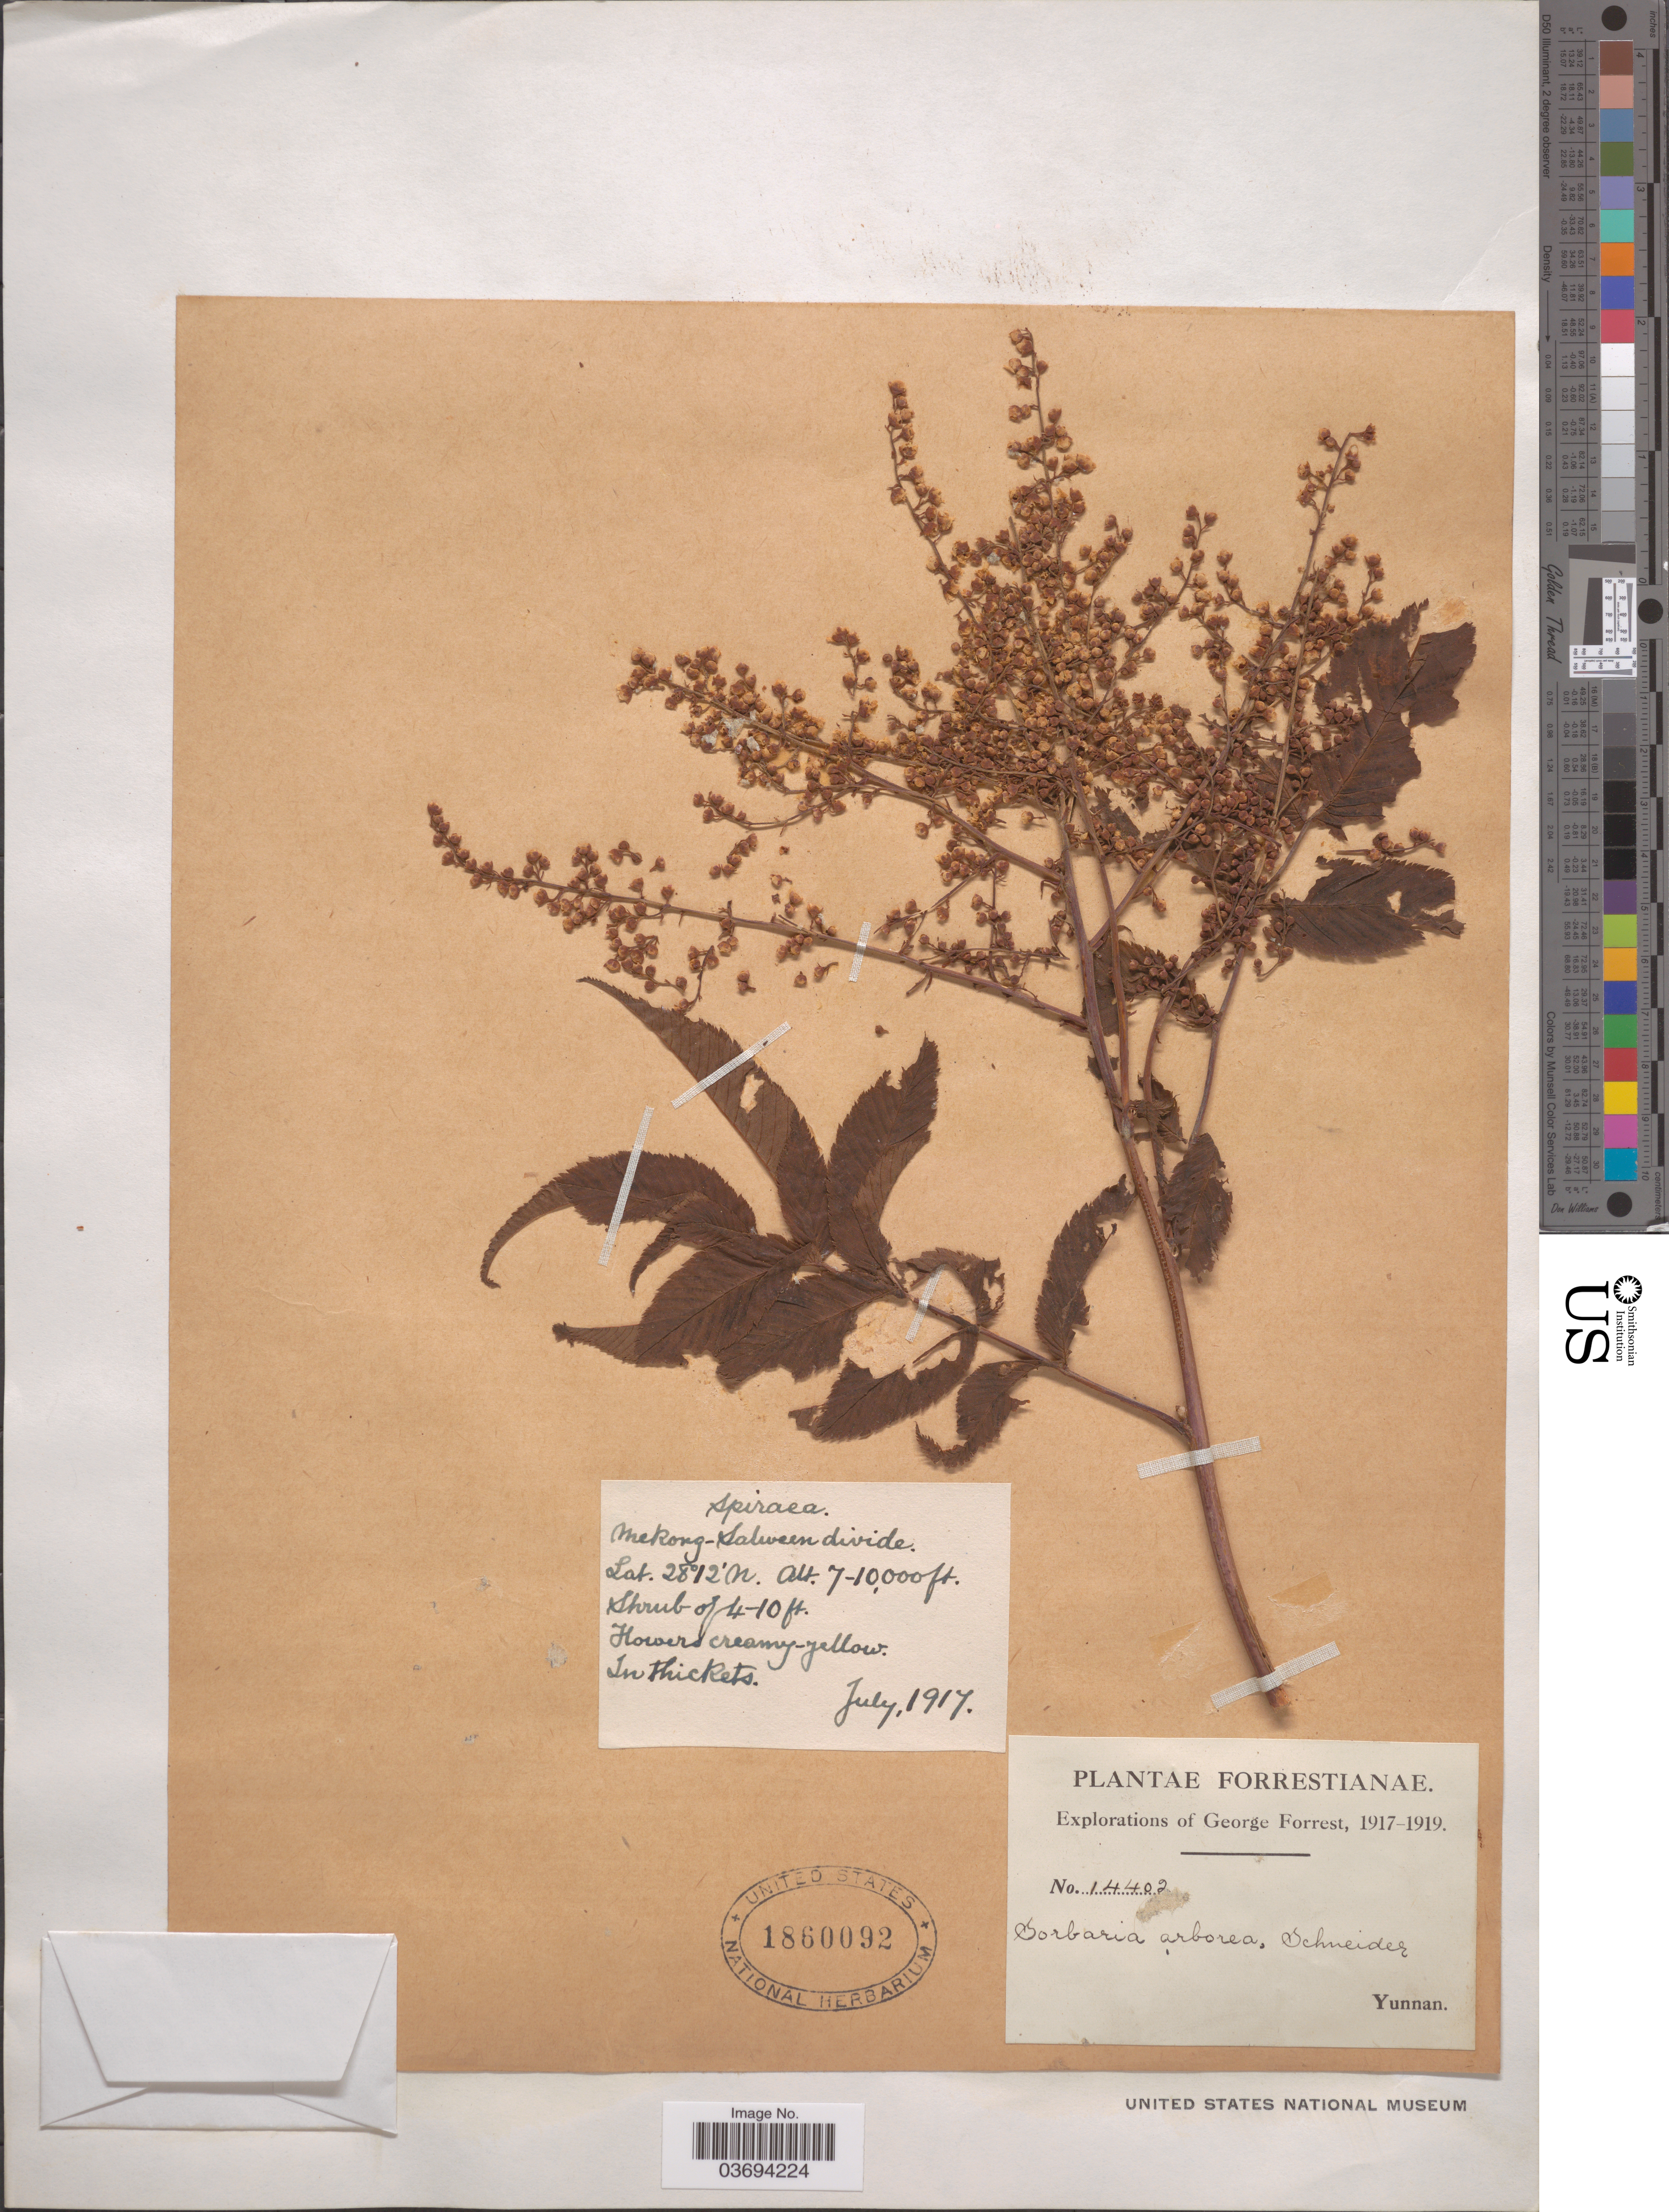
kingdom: Plantae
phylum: Tracheophyta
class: Magnoliopsida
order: Rosales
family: Rosaceae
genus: Sorbaria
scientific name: Sorbaria arborea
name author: C.K. Schneid.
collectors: G. Forrest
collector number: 14402*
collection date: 1917-07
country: China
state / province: Yunnan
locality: Mekong-Salween divide.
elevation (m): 2134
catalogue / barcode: US 1860092